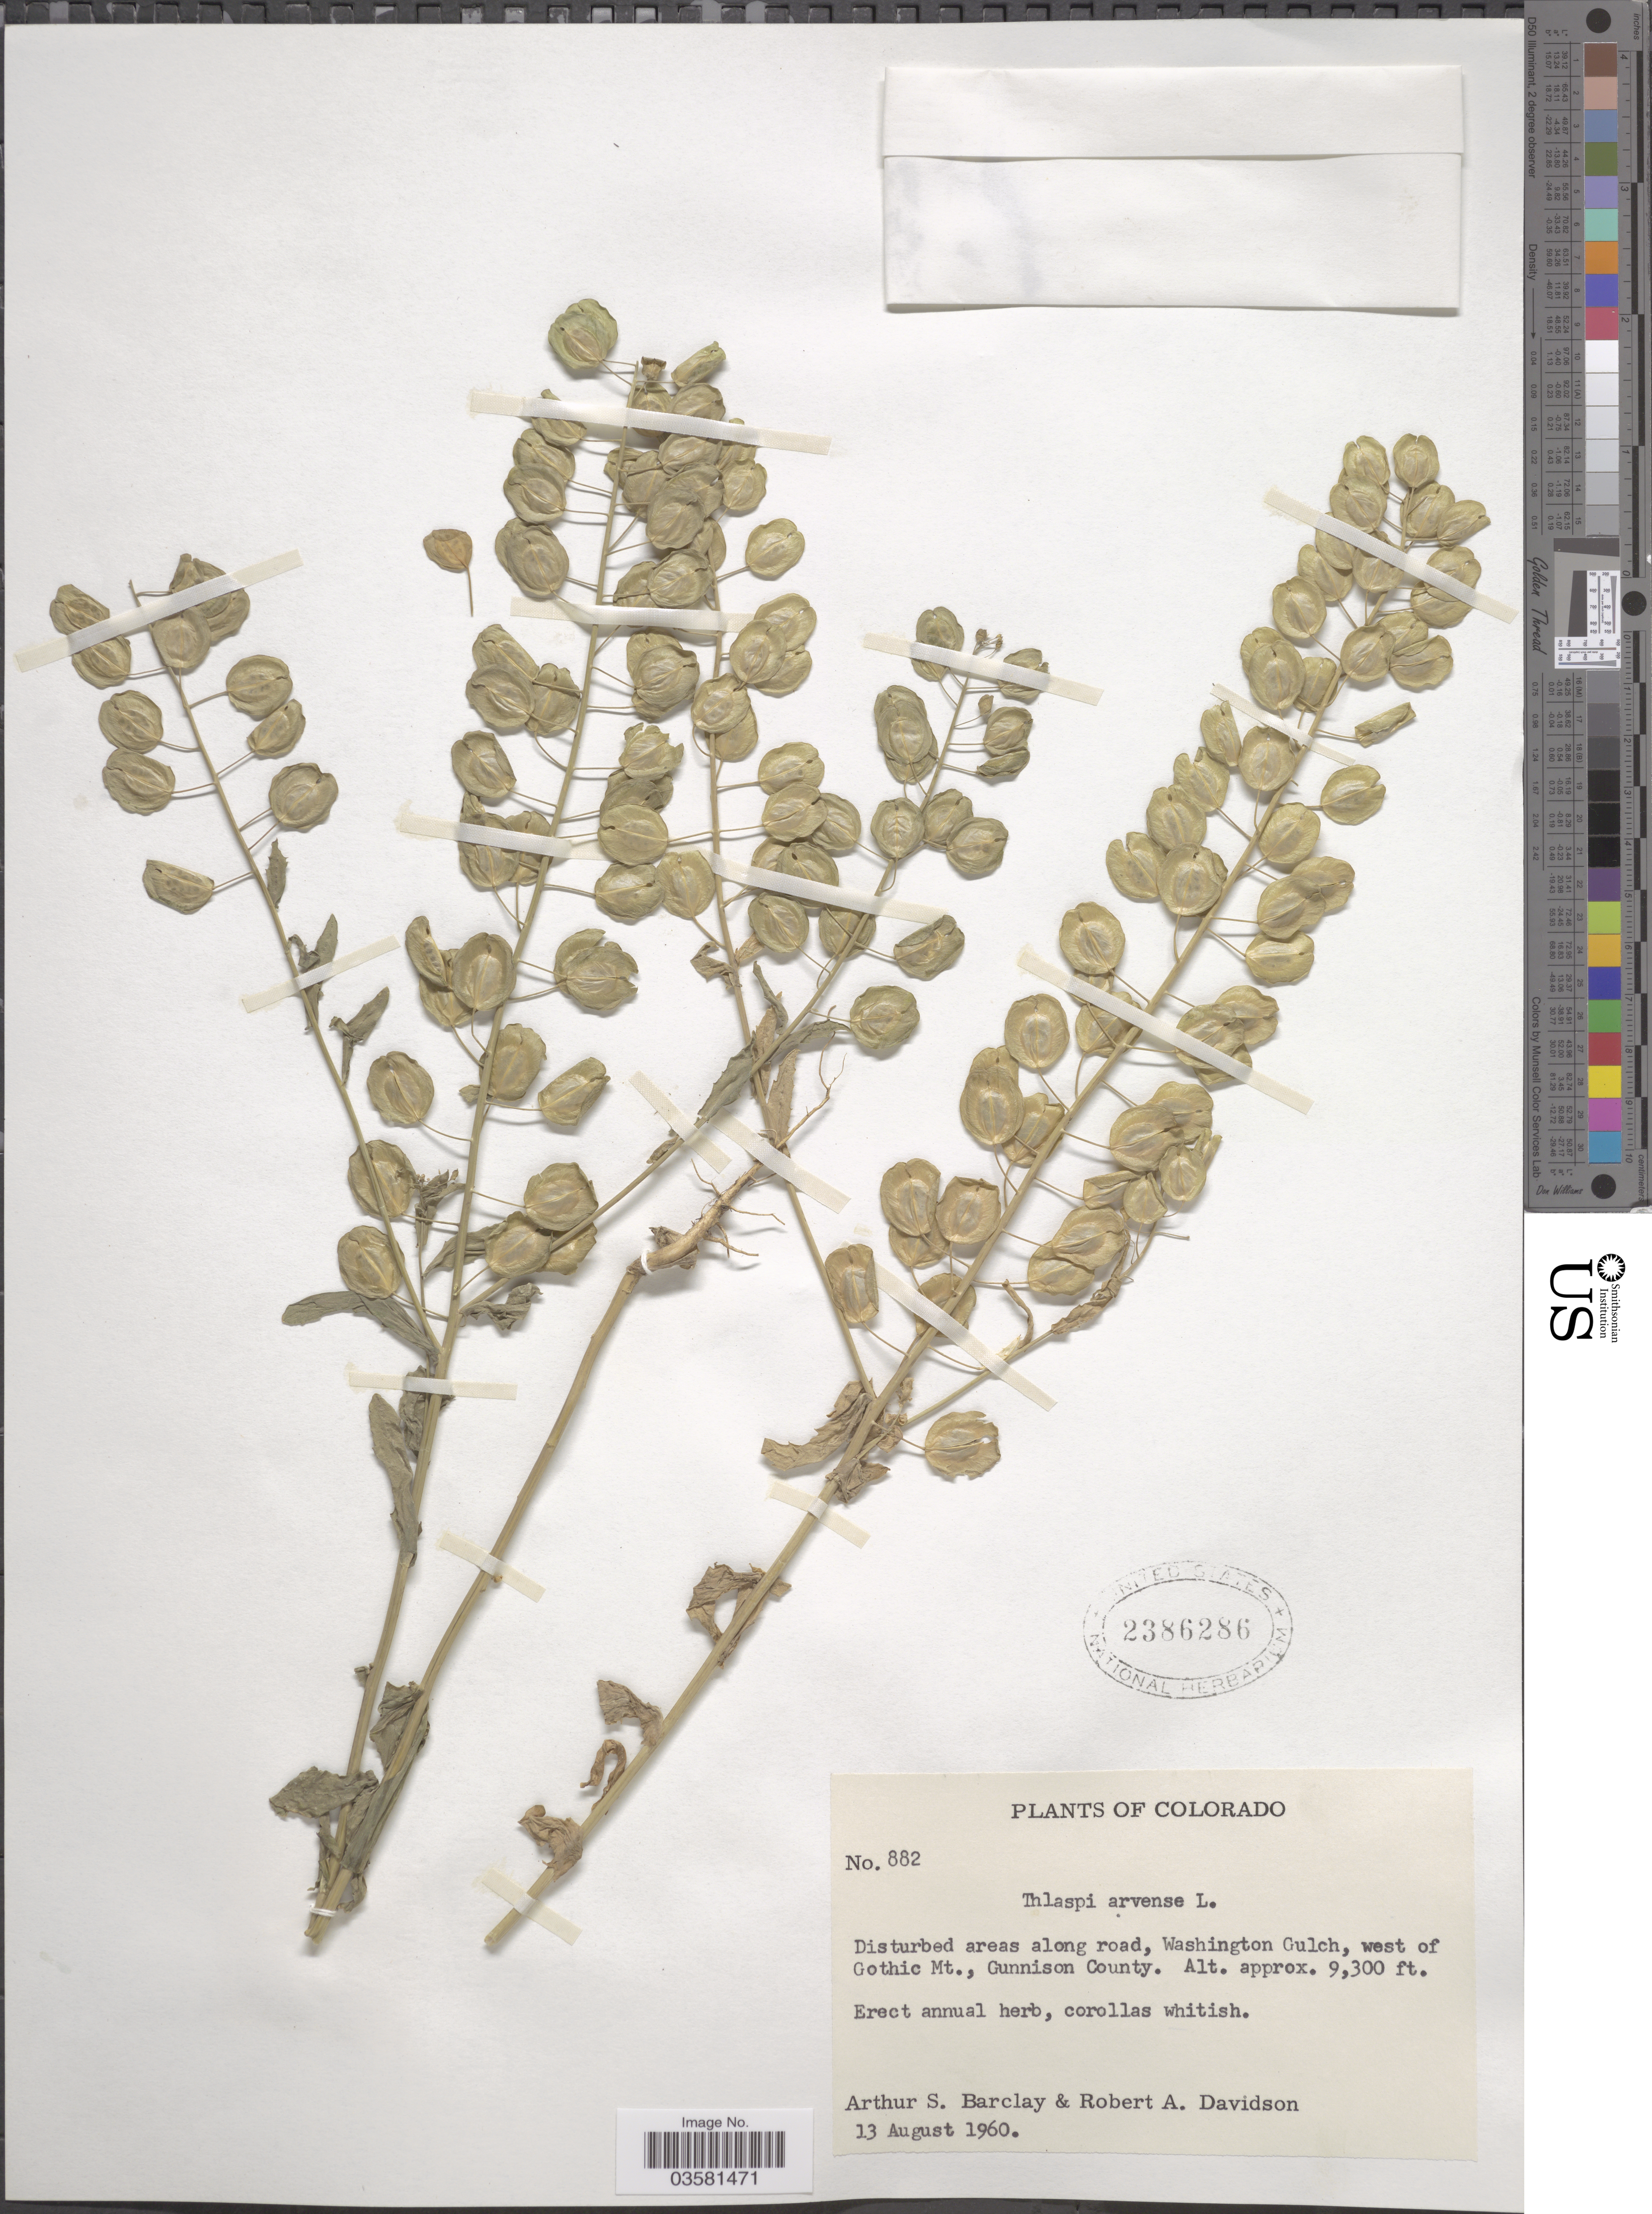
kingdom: Plantae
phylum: Tracheophyta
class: Magnoliopsida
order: Brassicales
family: Brassicaceae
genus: Thlaspi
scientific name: Thlaspi arvense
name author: L.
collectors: A. S. Barclay & R. A. Davidson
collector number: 882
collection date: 1960-08-13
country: United States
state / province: Colorado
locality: Disturbed areas along road, Washington Gulch, west of Gothic Mt., Gunnison County.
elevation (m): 2835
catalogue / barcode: US 2386286